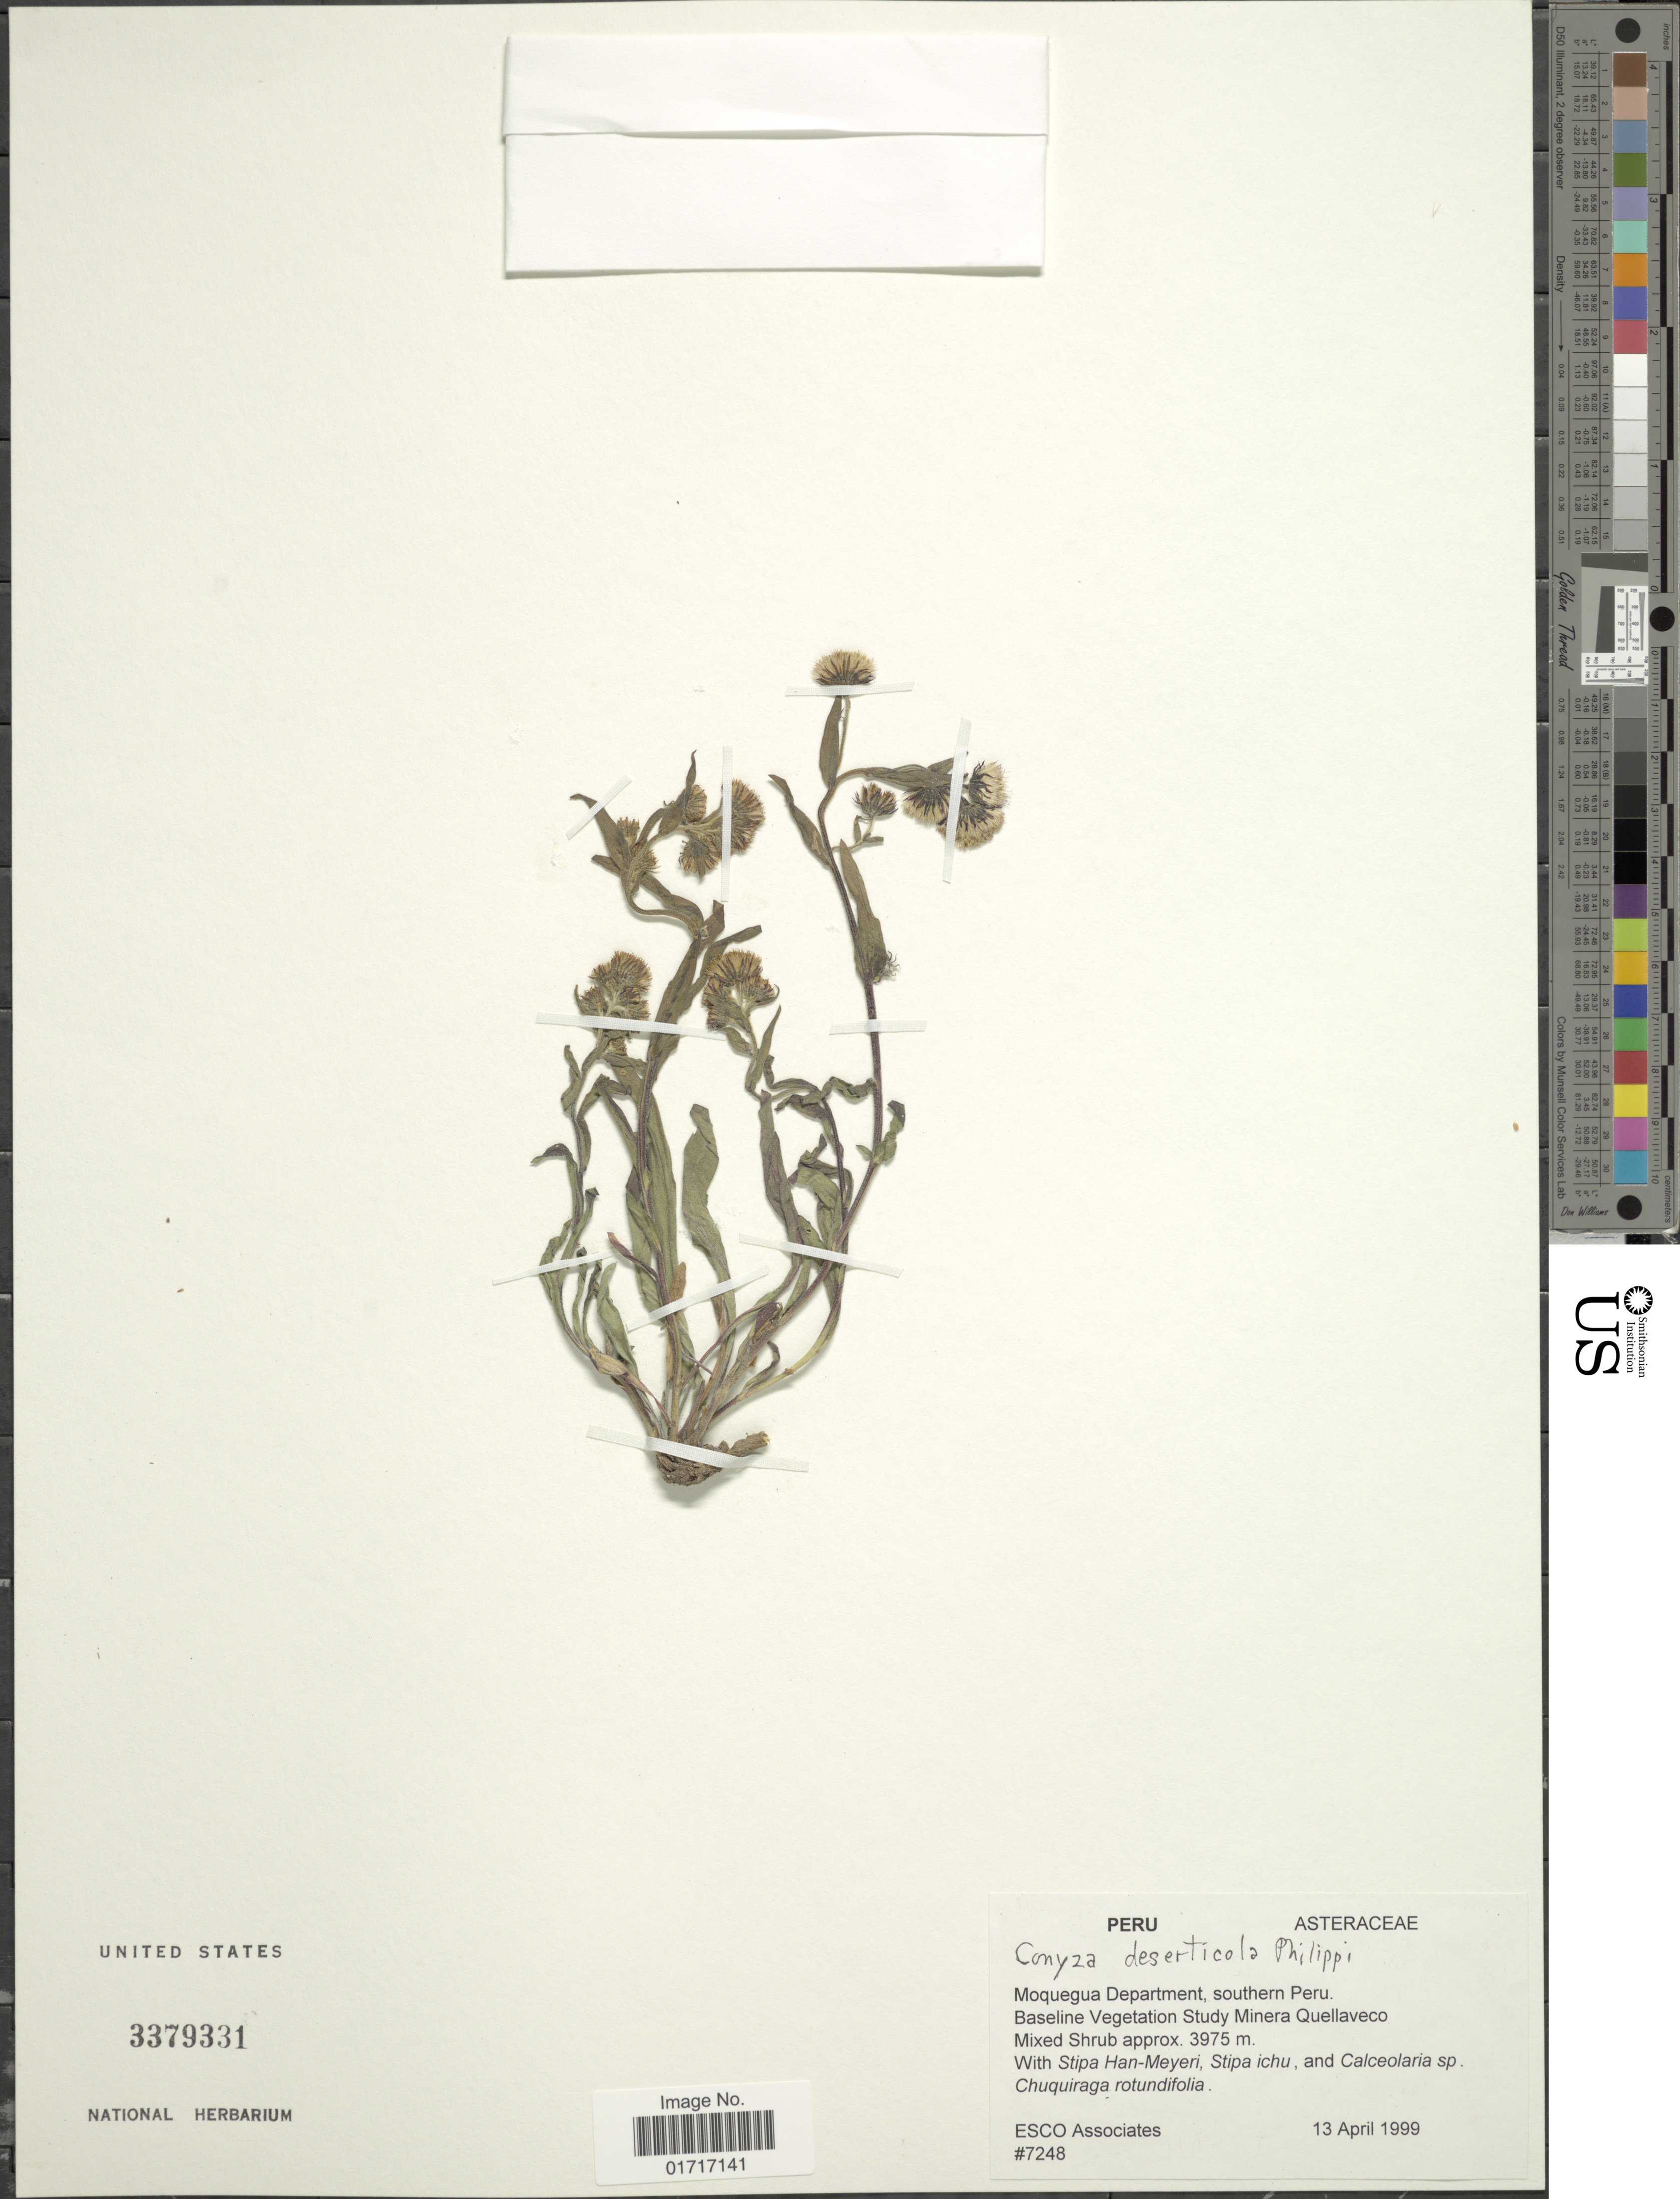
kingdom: Plantae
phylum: Tracheophyta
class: Magnoliopsida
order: Asterales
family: Asteraceae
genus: Conyza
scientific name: Conyza deserticola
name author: Phil.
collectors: ESCO Associates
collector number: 7248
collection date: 1999-04-13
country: Peru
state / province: Moquegua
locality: Moquegua Departent, southern Peru. Baseline Vegetation Study Minera Quellaveco.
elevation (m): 3975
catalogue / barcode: US 3379331